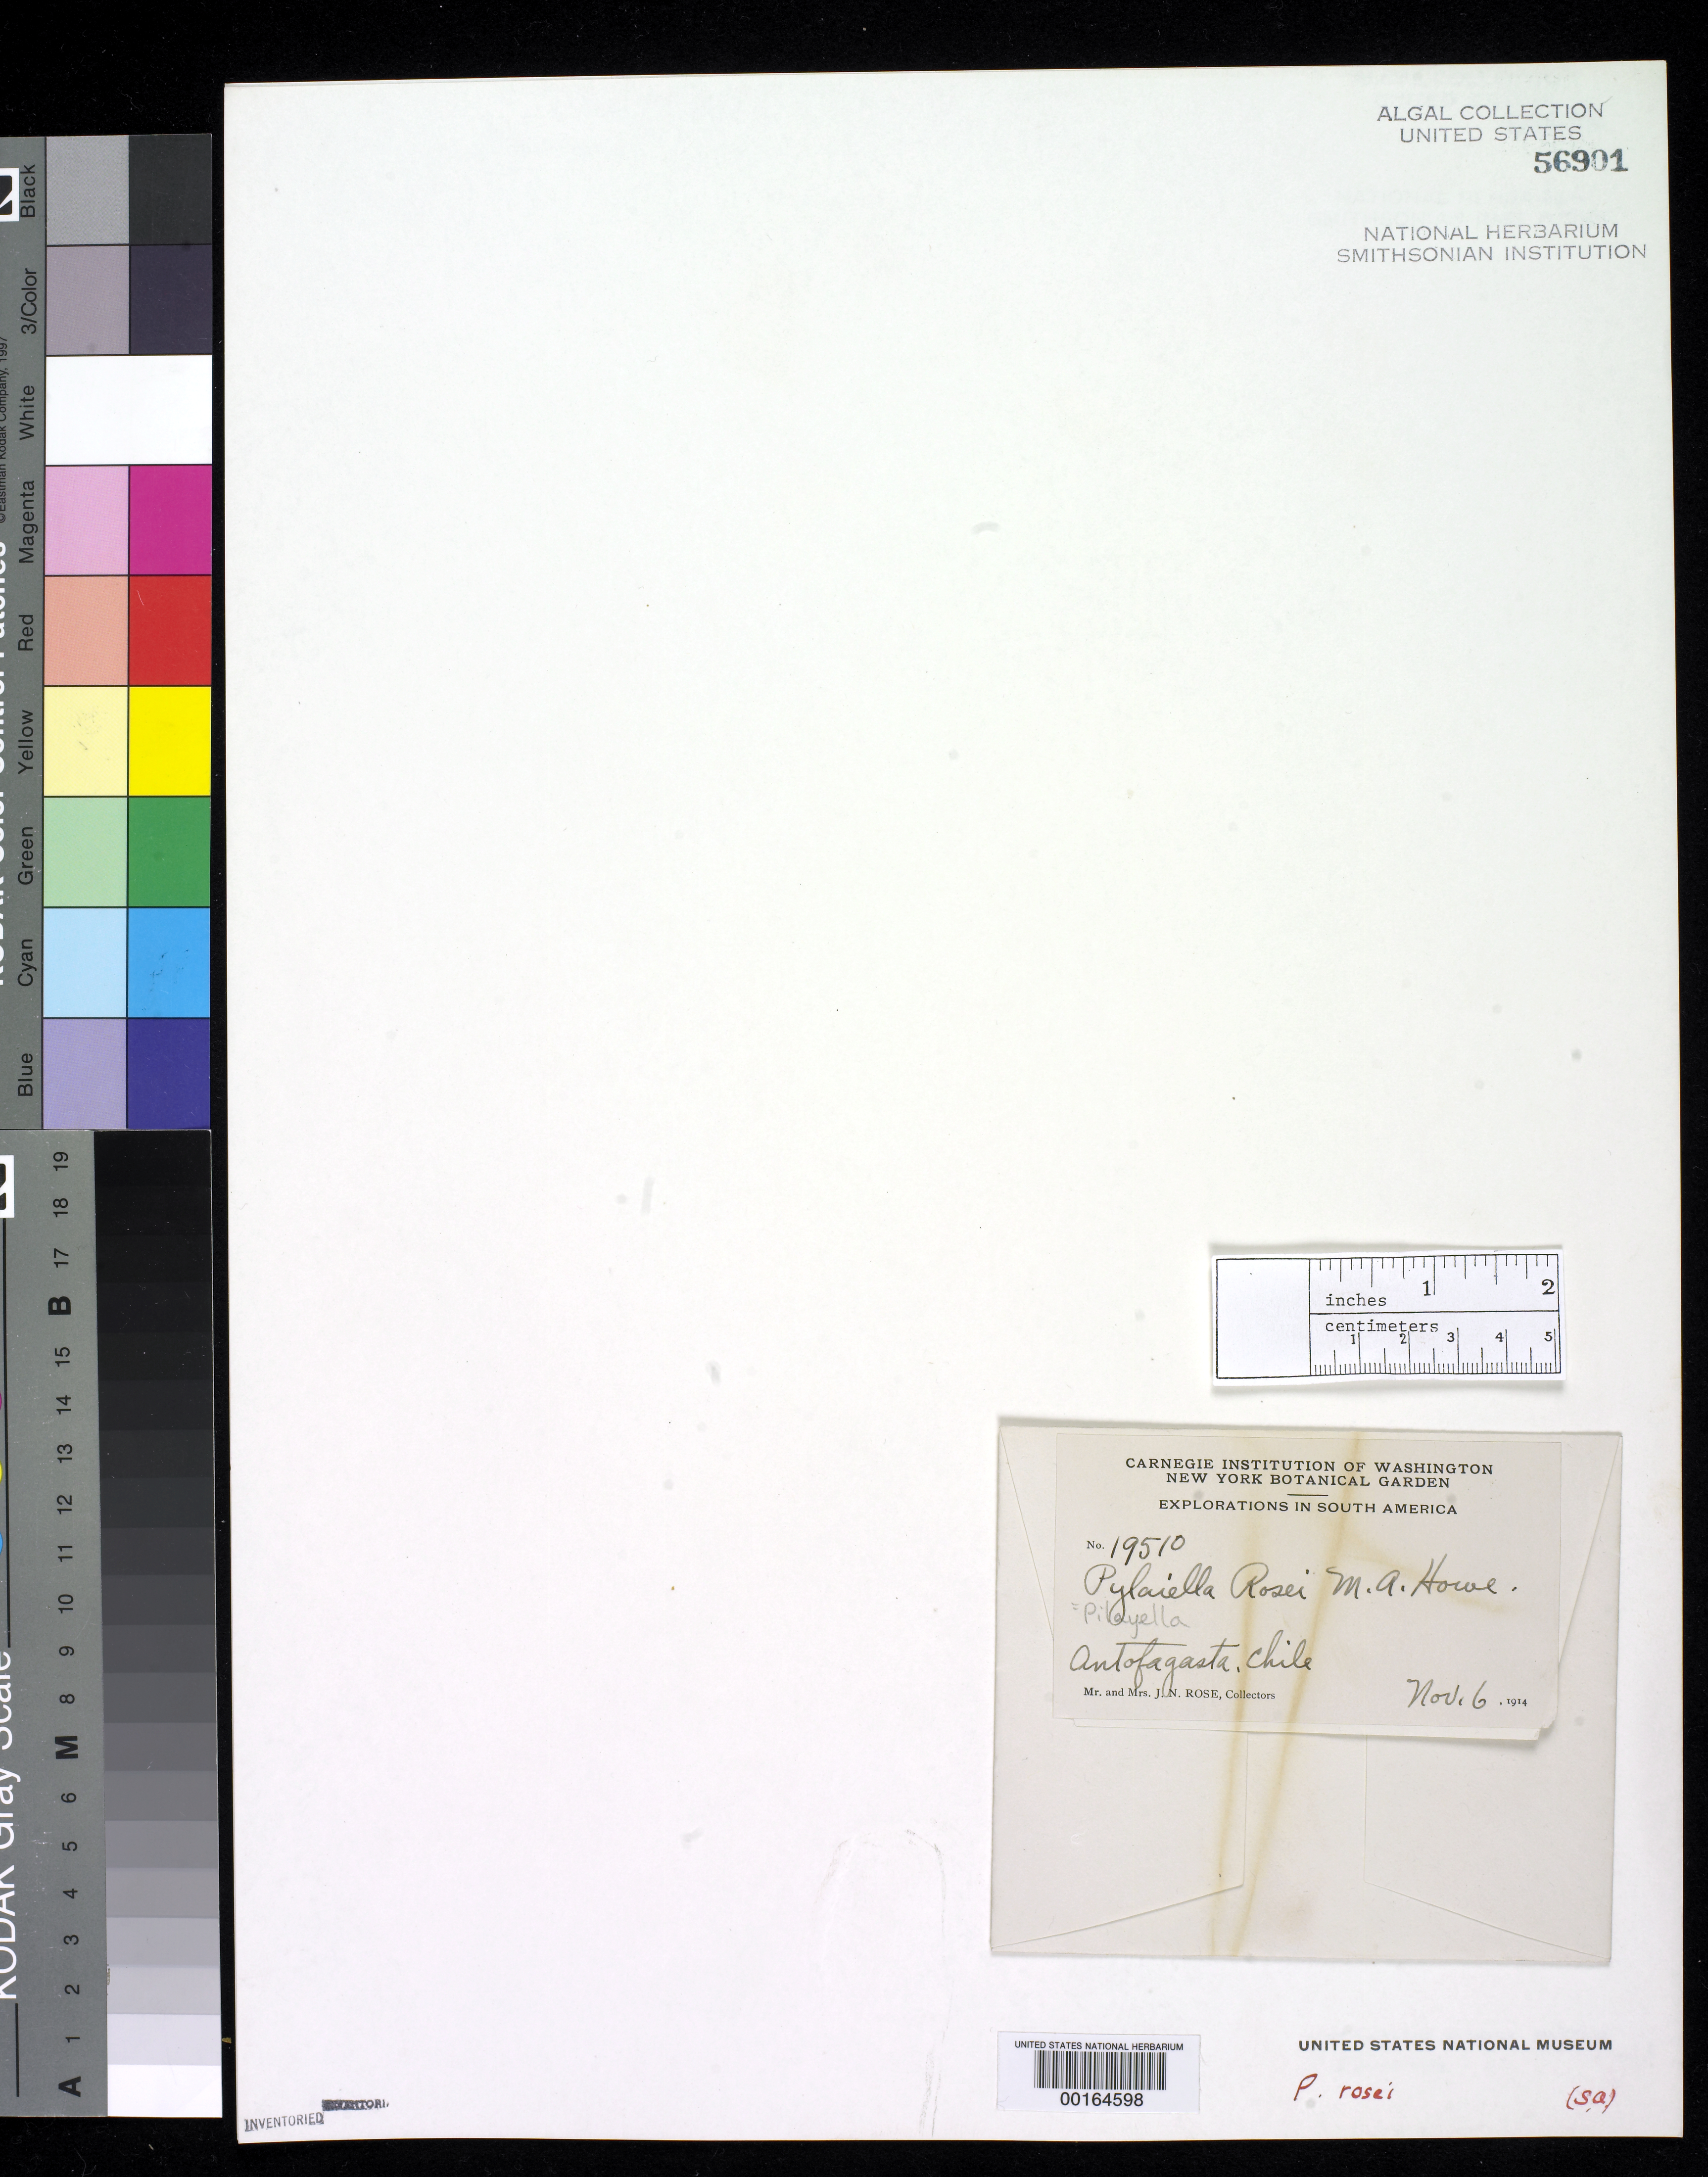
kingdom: Chromista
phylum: Ochrophyta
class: Phaeophyceae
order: Ectocarpales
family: Acinetosporaceae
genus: Pylaiella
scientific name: Pylaiella rosei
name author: M. Howe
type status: Isotype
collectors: J. N. Rose & J. N. Rose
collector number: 19510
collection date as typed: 06 Nov 1914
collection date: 1914-11-06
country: Chile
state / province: Antofagasta (II)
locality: Antofagasta.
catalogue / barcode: US 56901